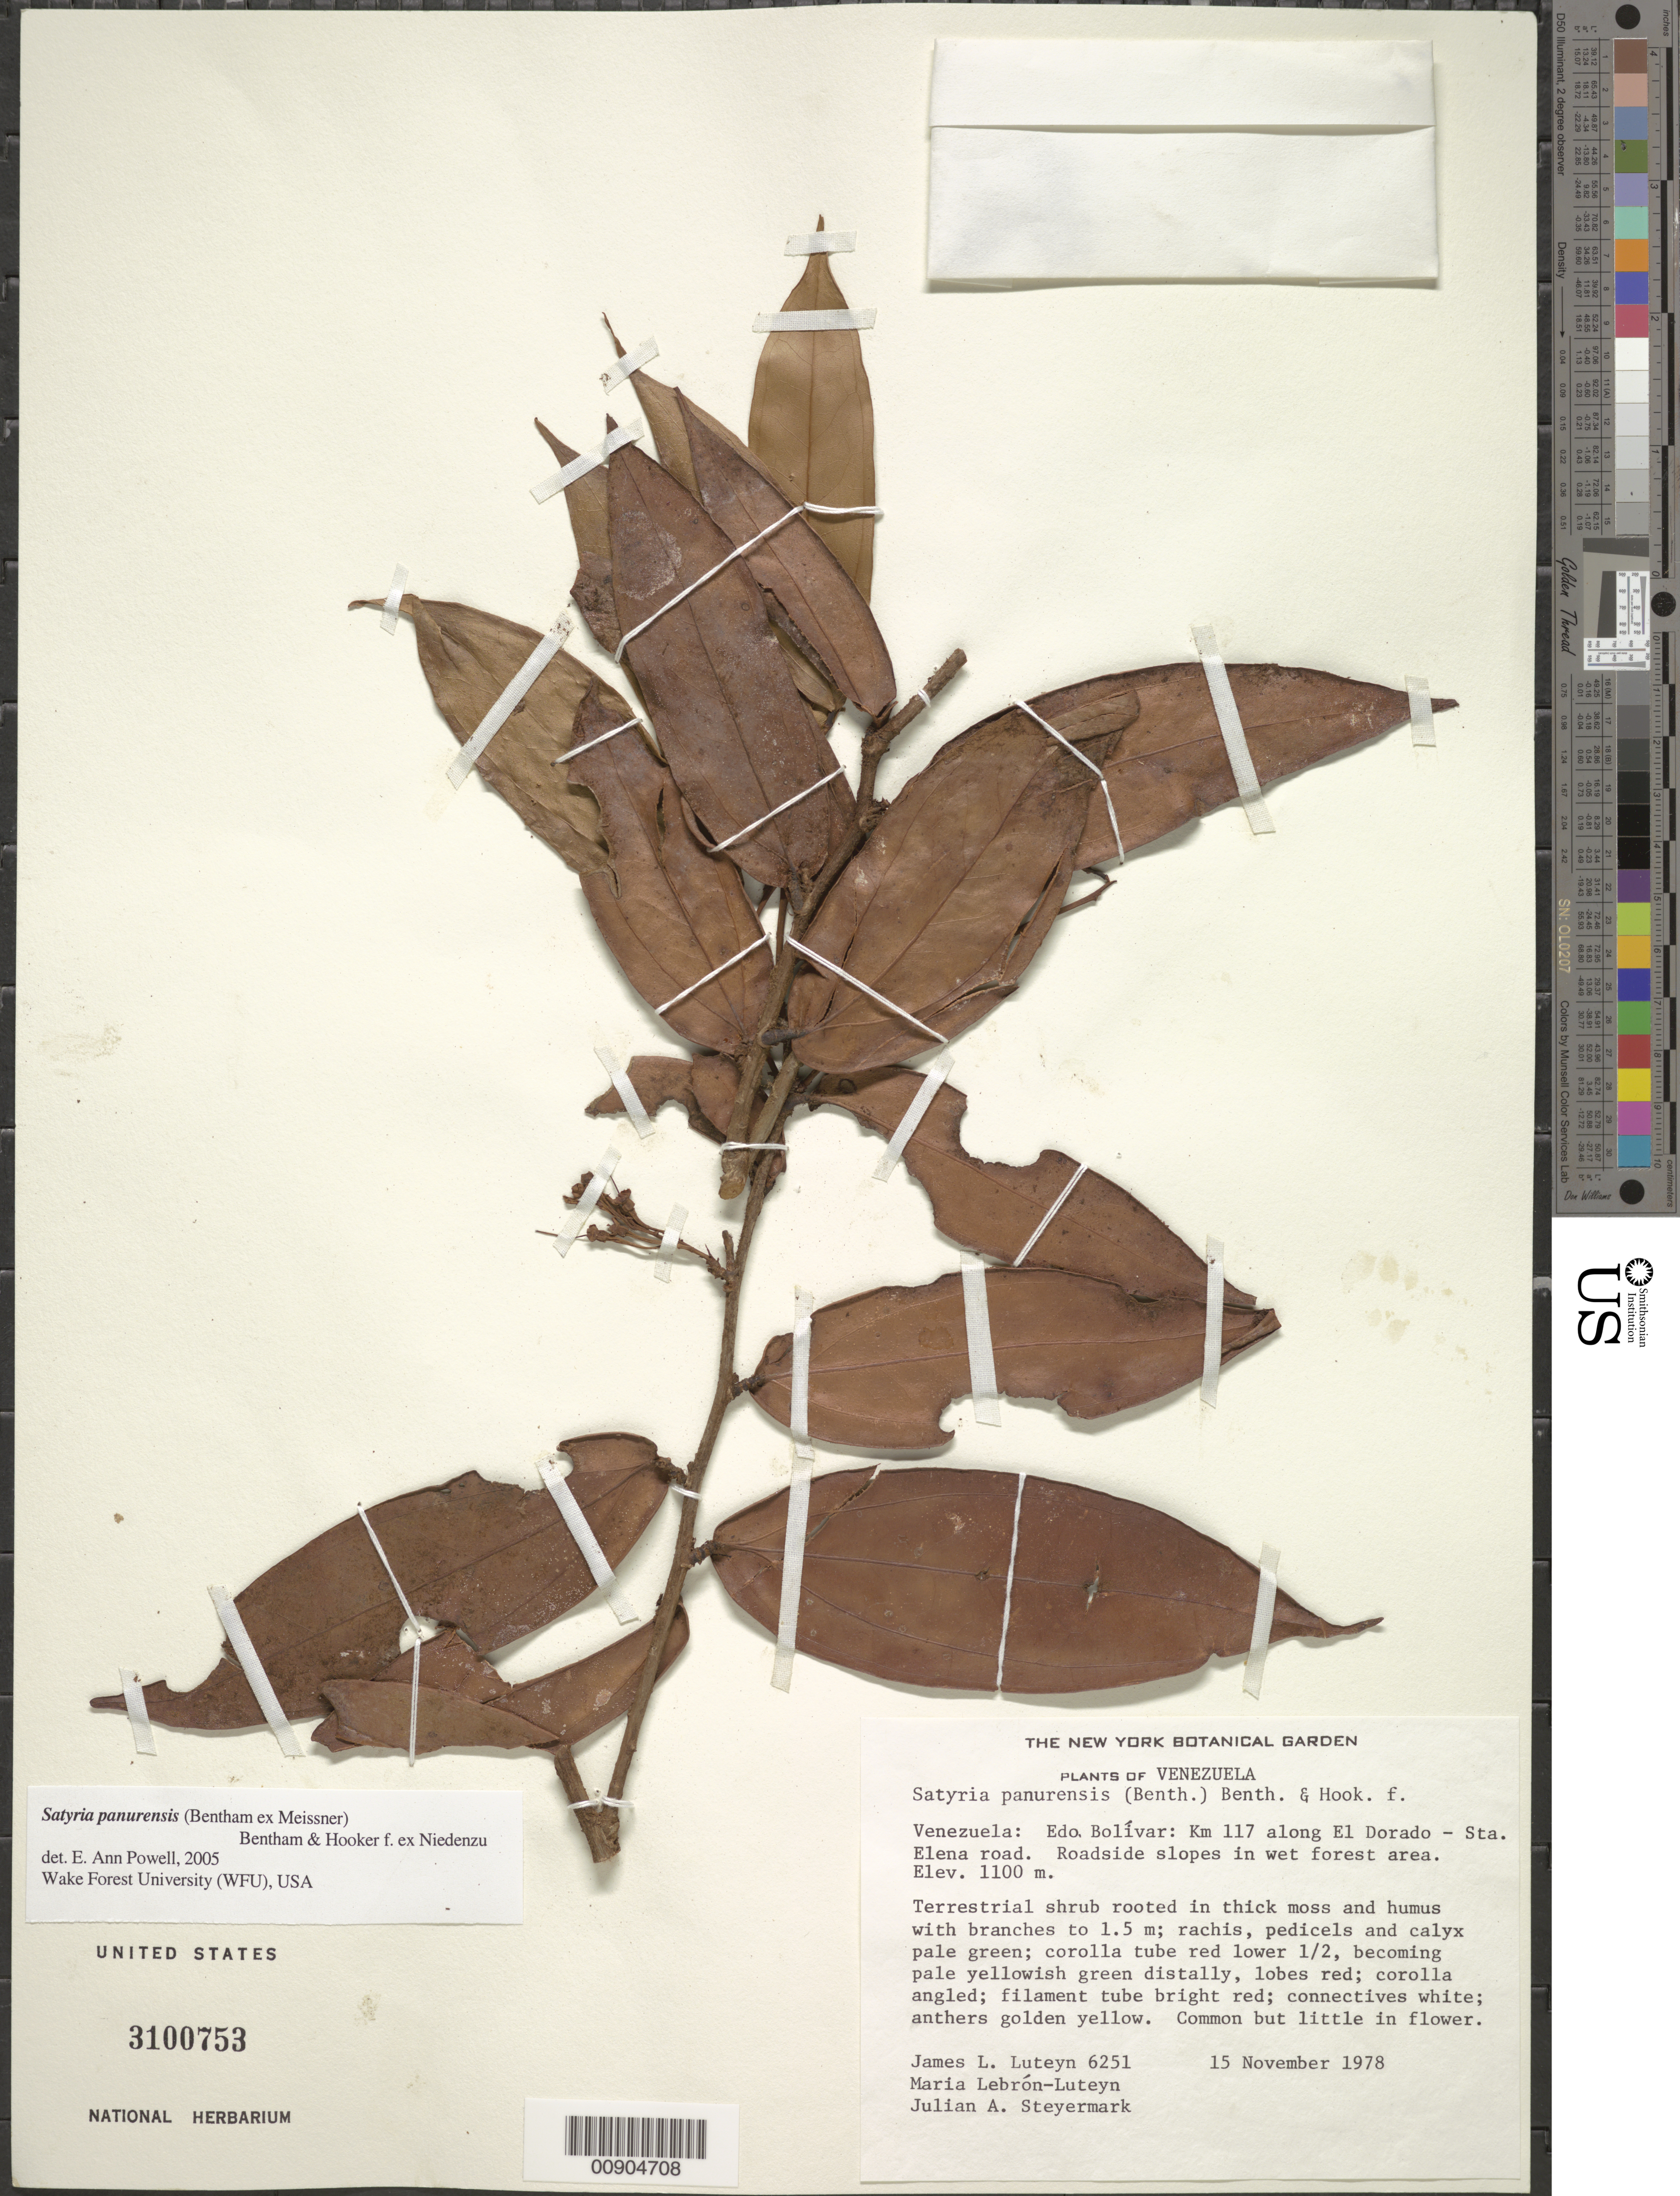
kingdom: Plantae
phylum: Tracheophyta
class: Magnoliopsida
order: Ericales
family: Ericaceae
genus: Satyria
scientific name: Satyria panurensis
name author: (Benth. ex Meisn.) Benth. & Hook. f. ex Nied.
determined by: Powell, E. A.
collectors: J. L. Luteyn, M. L. Lebrón-Luteyn & J. Steyermark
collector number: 6251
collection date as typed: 15-Nov-78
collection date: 1978-11-15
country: Venezuela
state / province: Bolívar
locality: El Dorado to Sta. Elena road, km 117, near Gran Sabana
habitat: Roadside slopes in wet forest area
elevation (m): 1100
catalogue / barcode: US 3100753